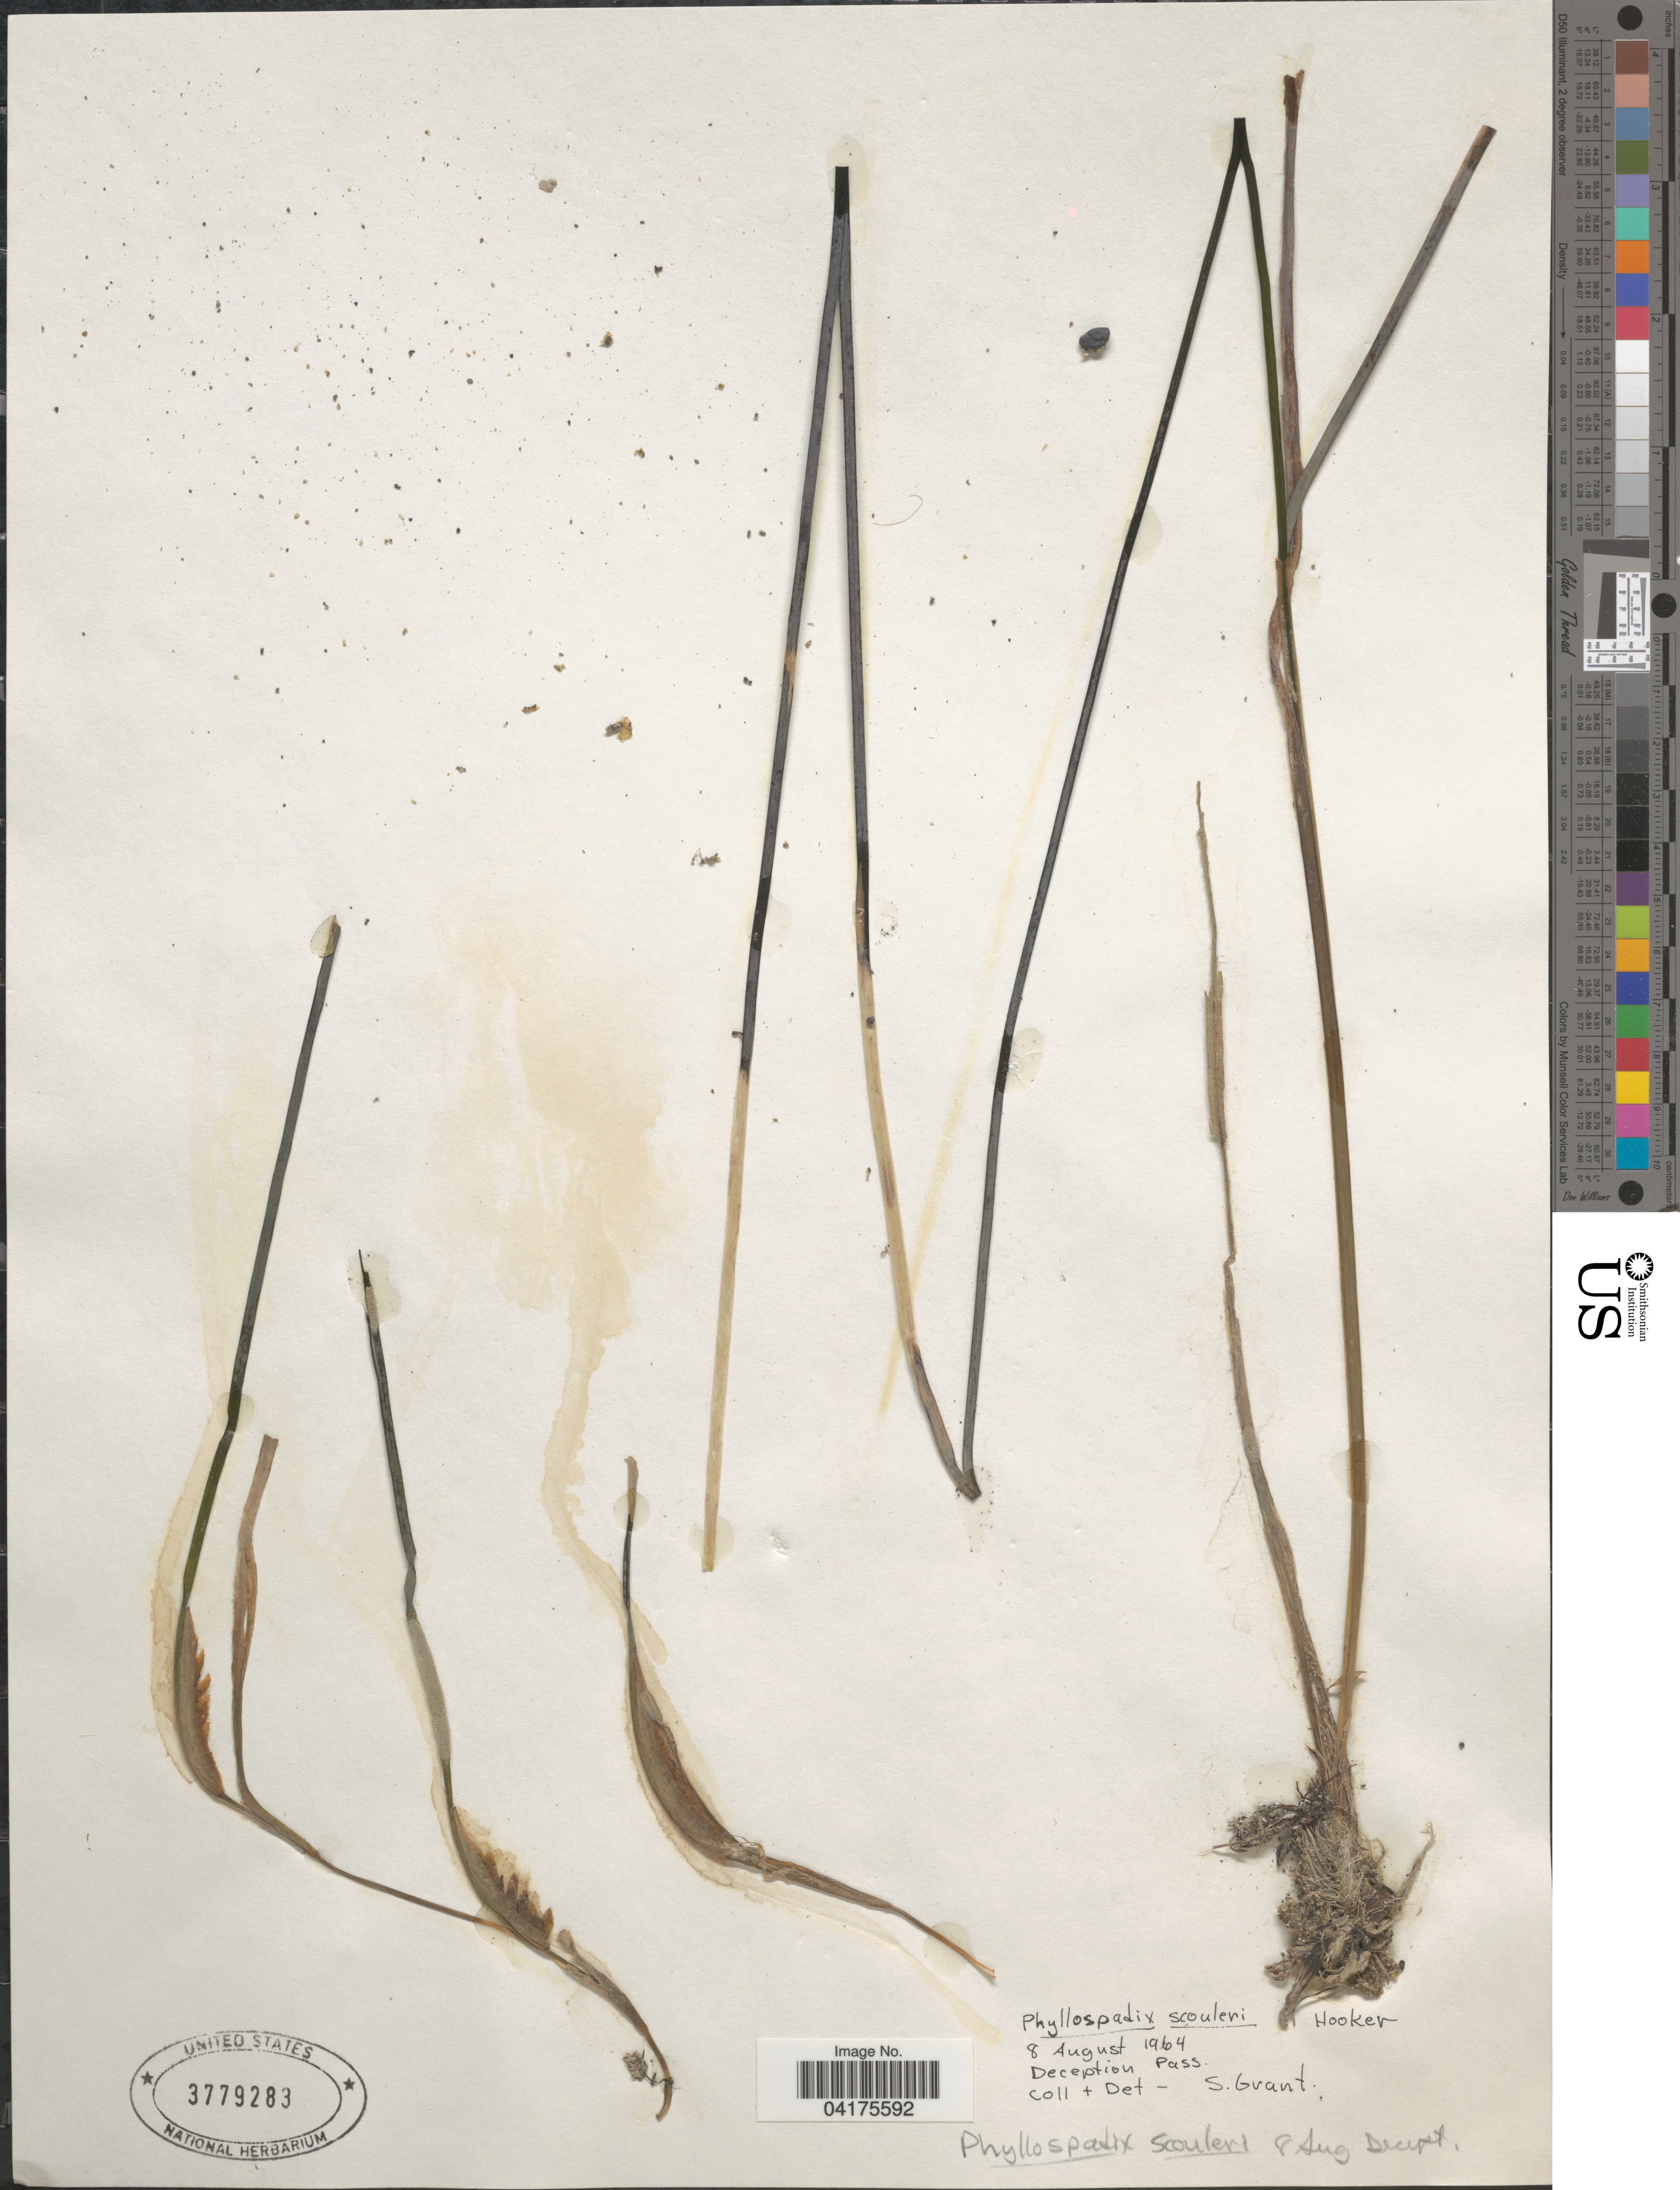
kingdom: Plantae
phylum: Tracheophyta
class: Liliopsida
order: Alismatales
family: Zosteraceae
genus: Phyllospadix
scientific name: Phyllospadix scouleri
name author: Hook.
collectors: S. Grant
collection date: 1964-08-08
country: United States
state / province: Washington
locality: Deception Pass.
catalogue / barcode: US 3779283